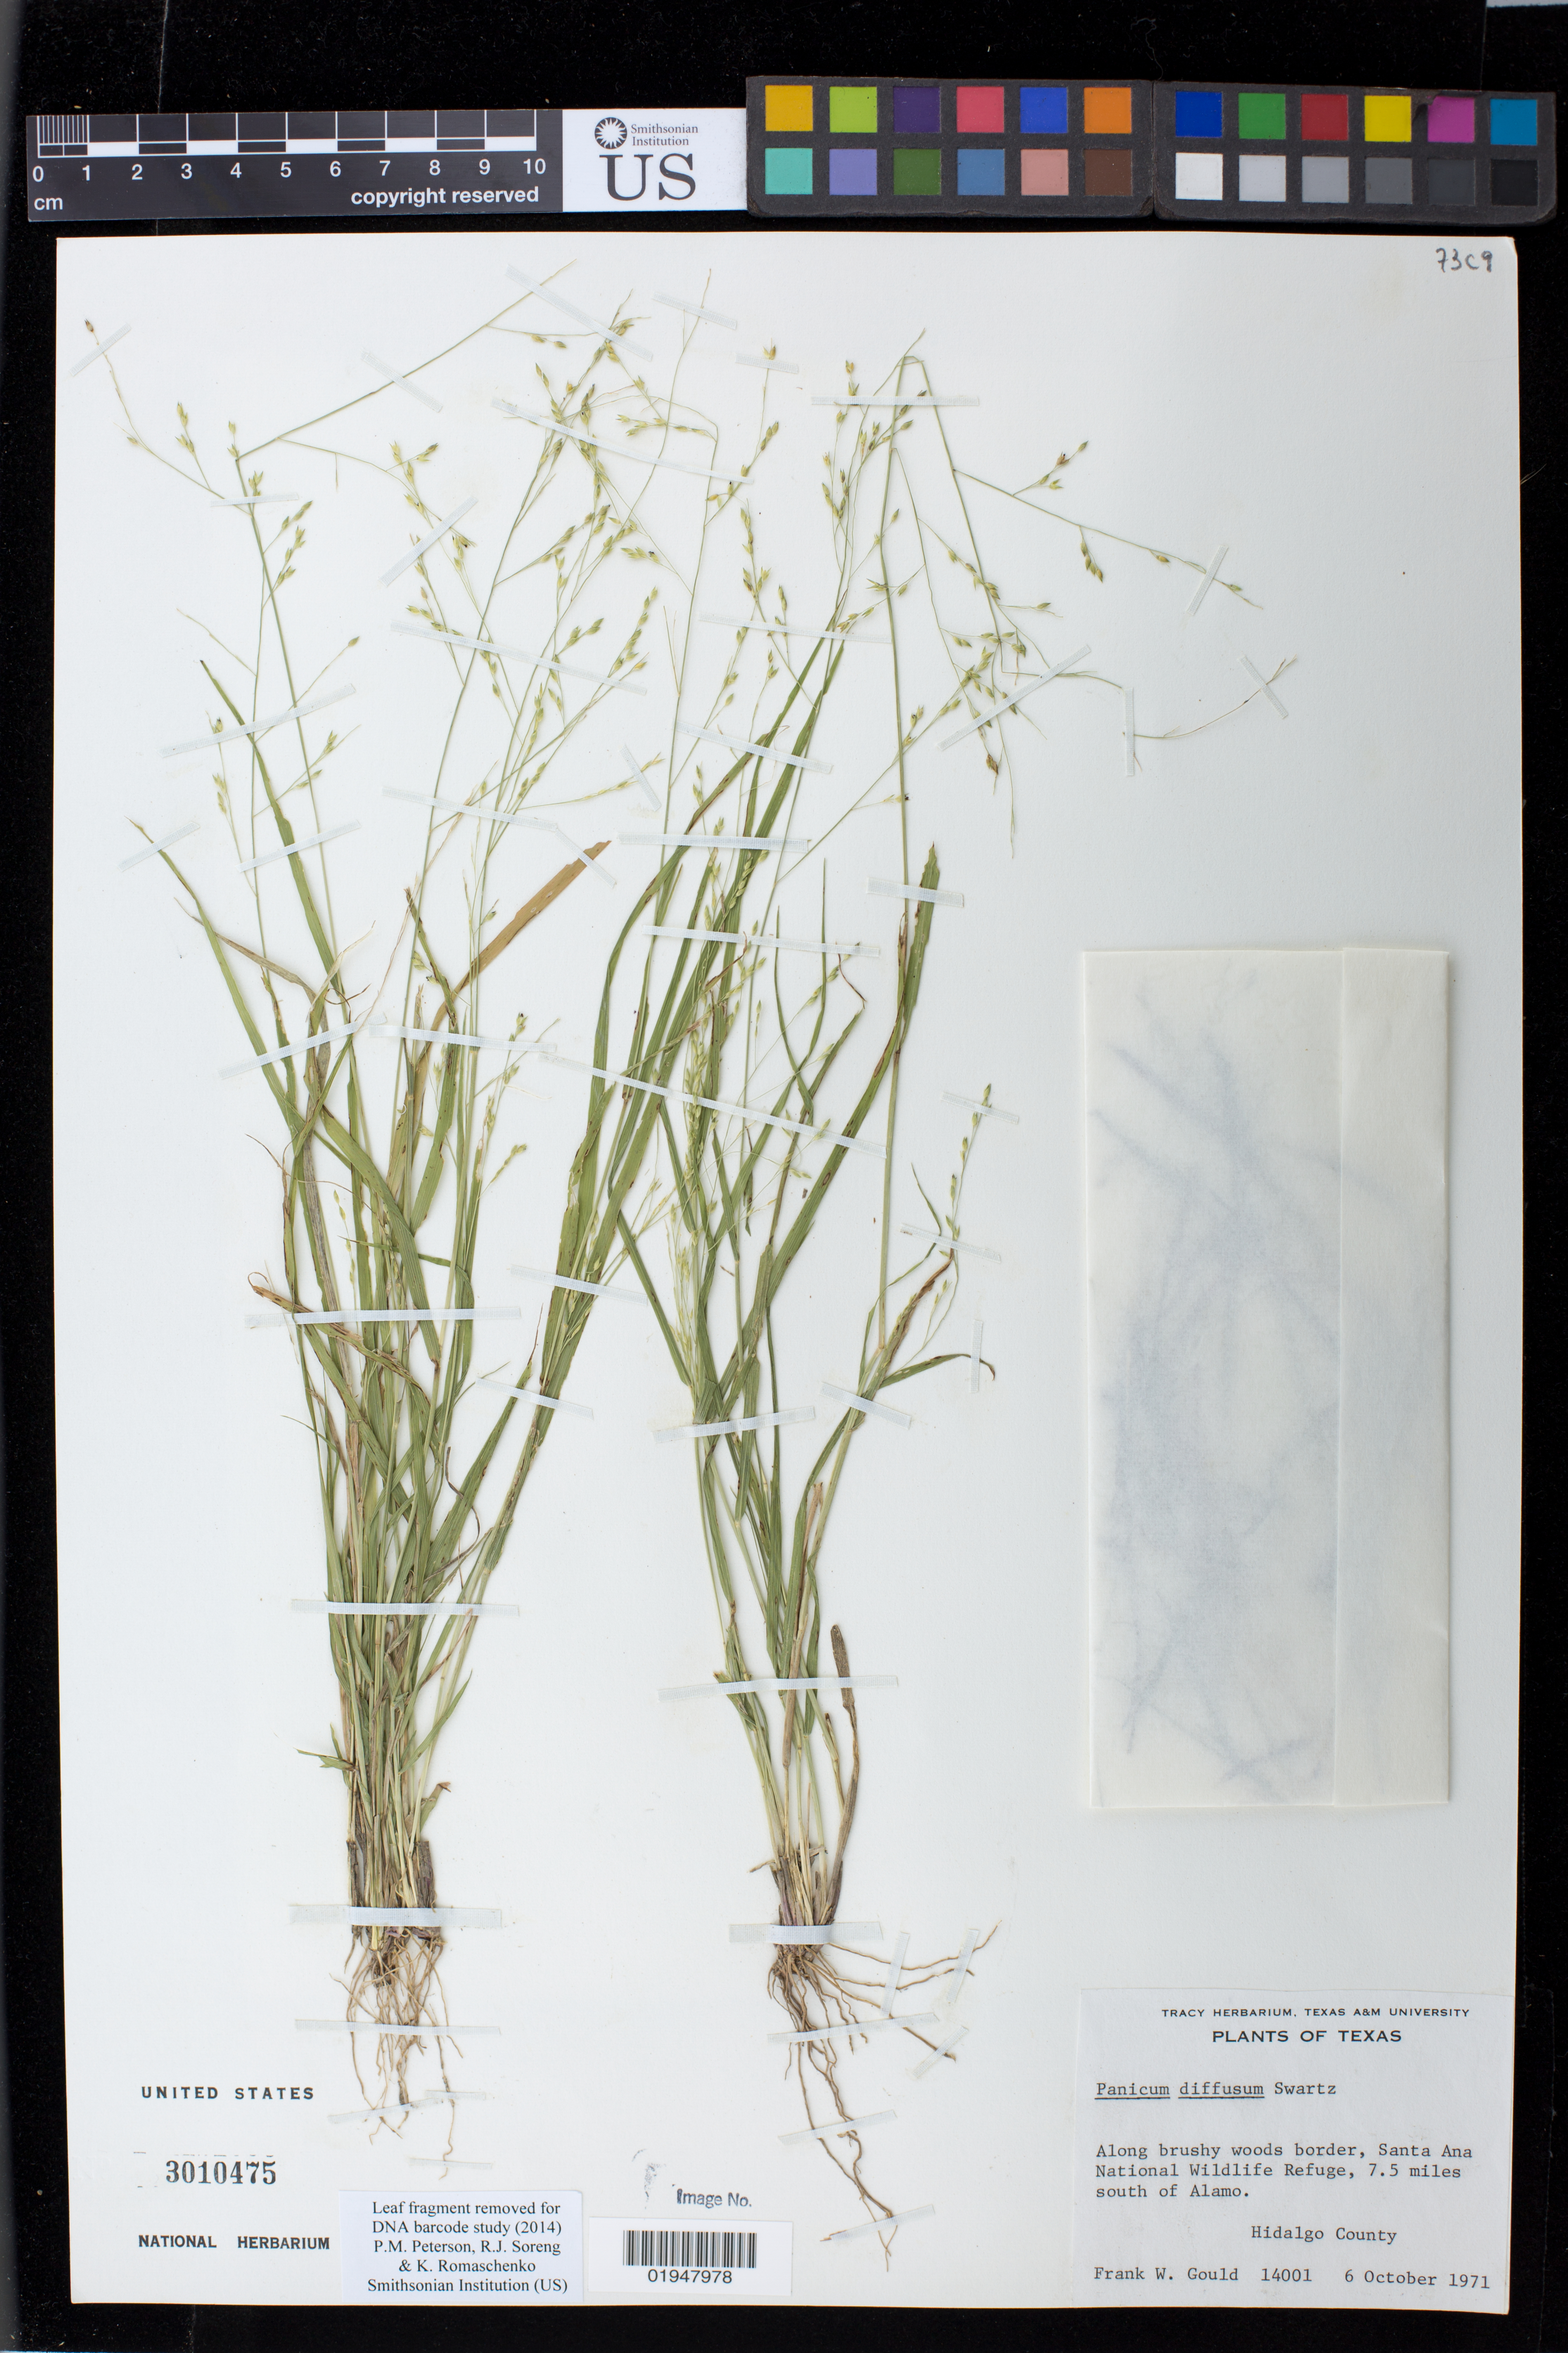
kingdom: Plantae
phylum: Tracheophyta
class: Liliopsida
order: Poales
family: Poaceae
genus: Panicum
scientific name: Panicum diffusum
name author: Sw.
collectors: F. W. Gould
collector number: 14001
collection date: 1971-10-06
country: United States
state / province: Texas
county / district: Hidalgo County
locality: Santa Ana National Wildlife Refuge, 7.5 miles south of Alamo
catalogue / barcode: US 3010475